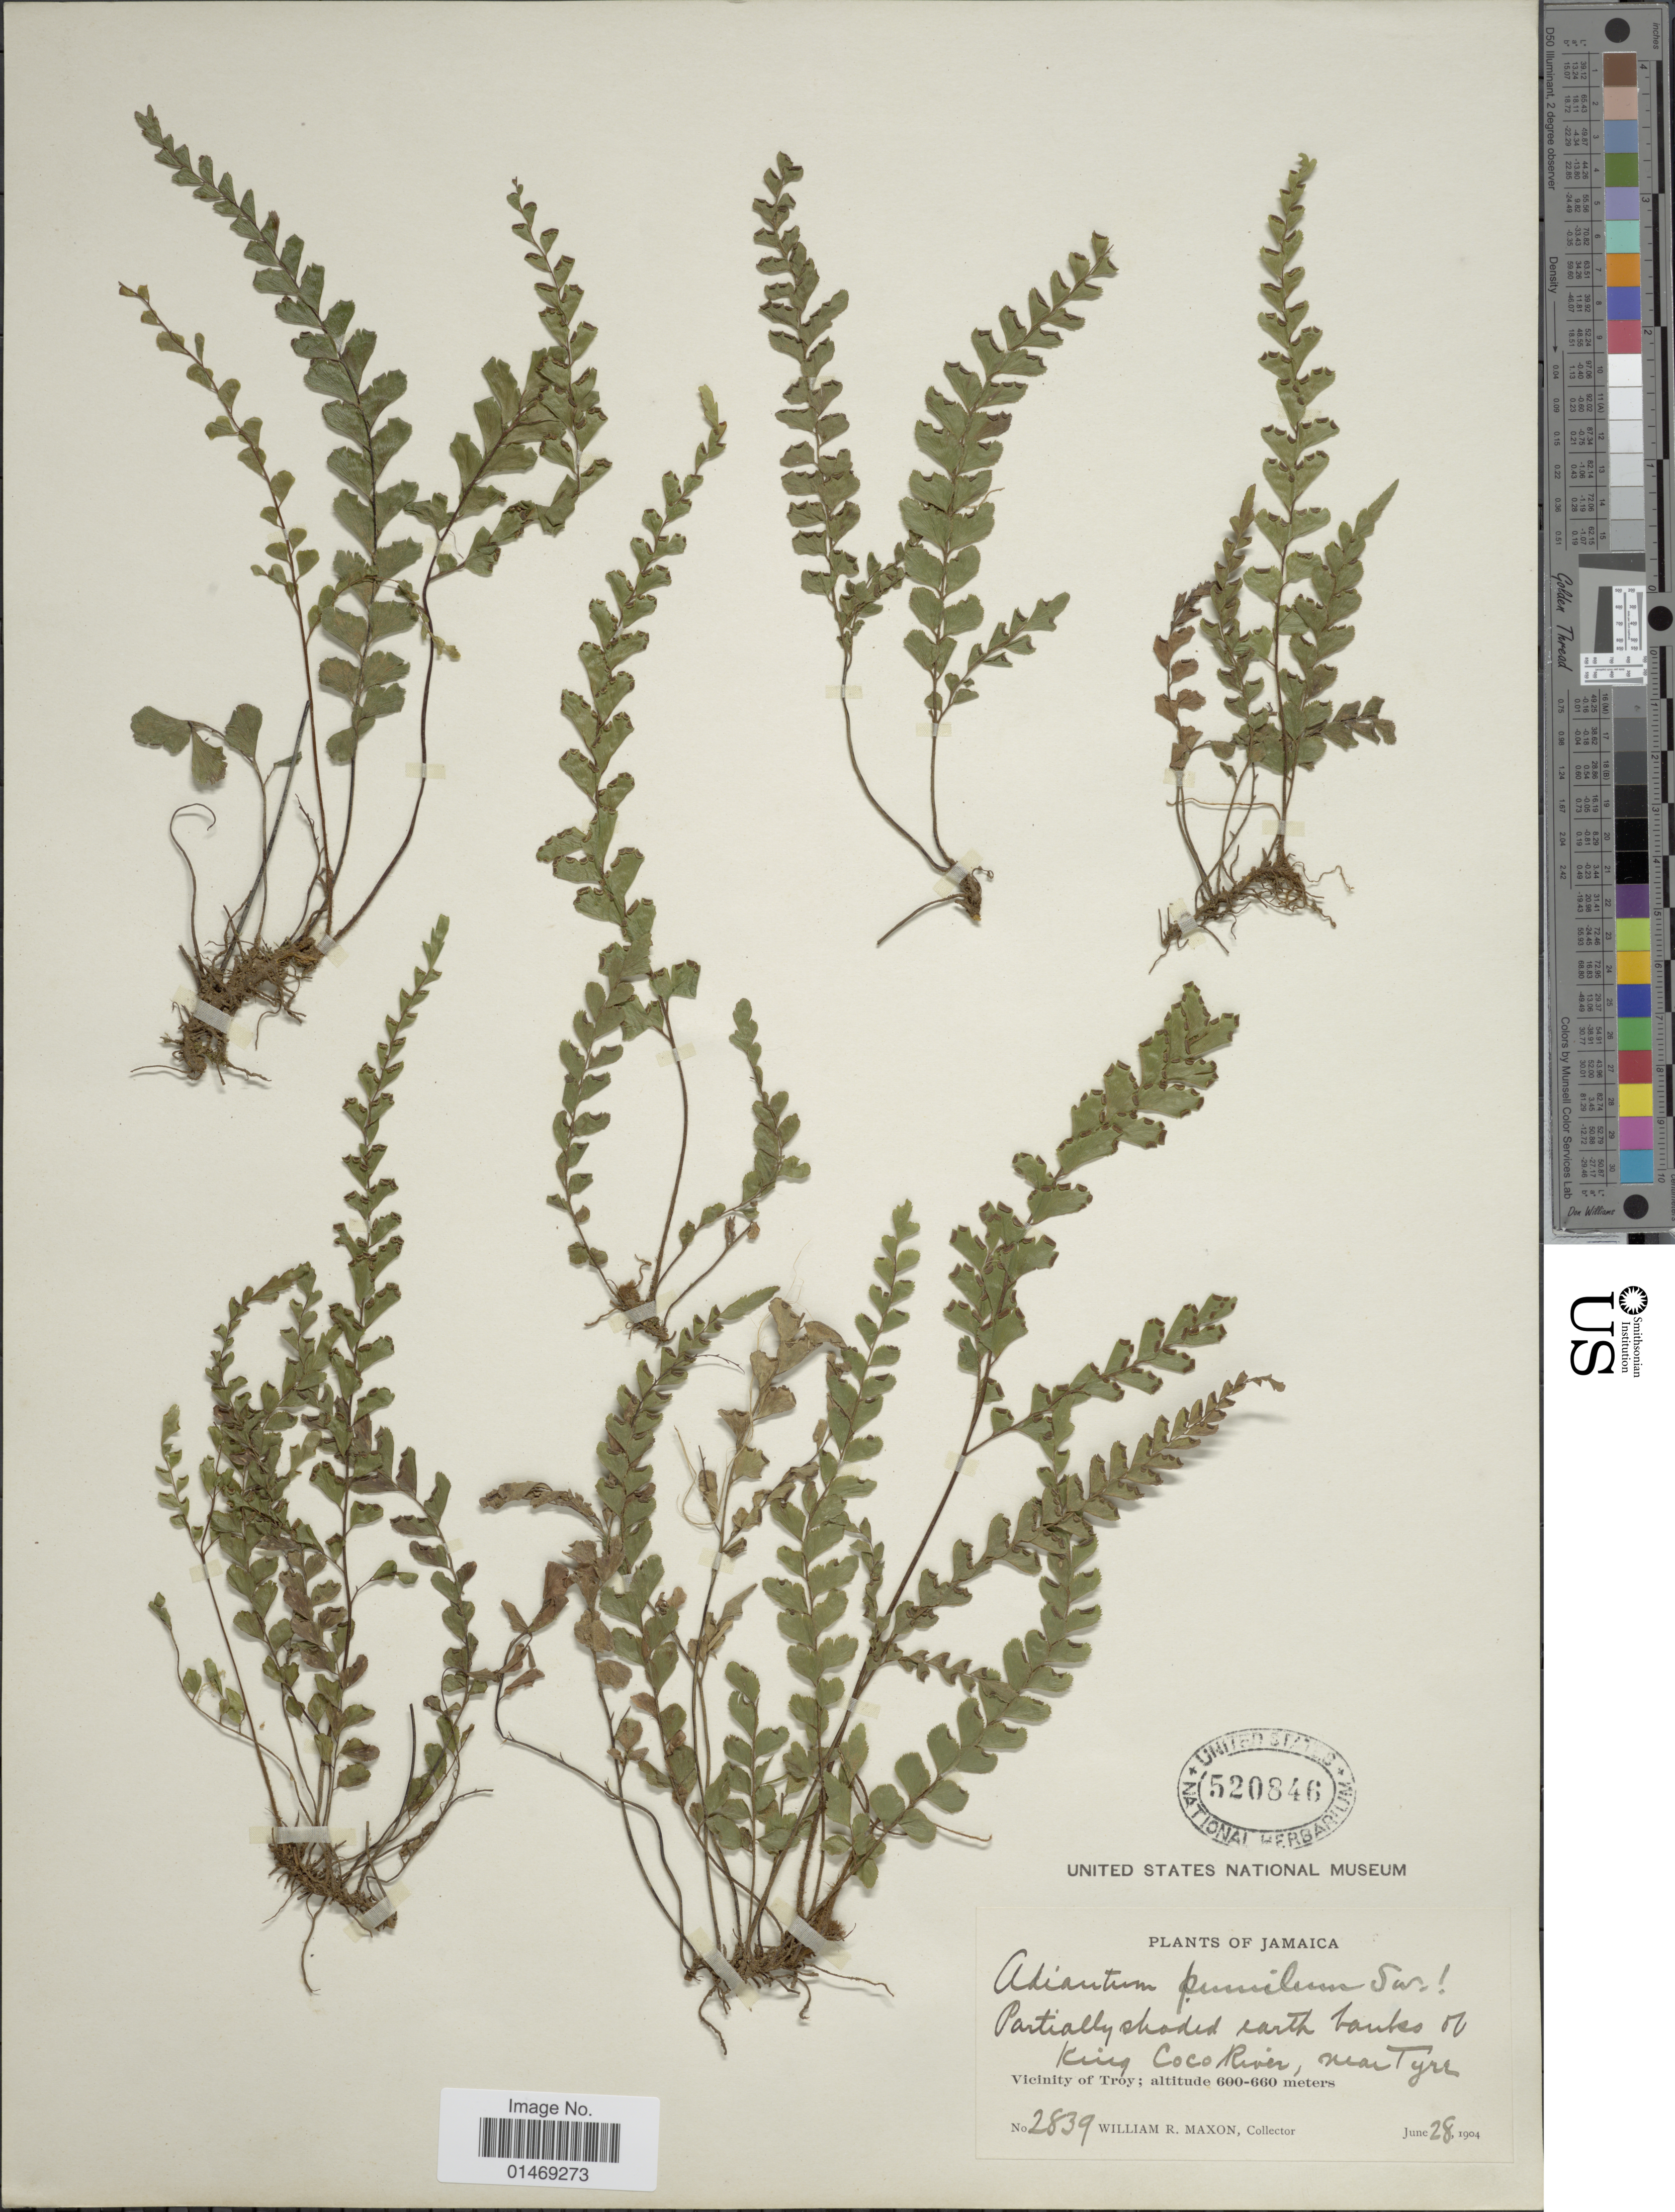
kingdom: Plantae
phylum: Tracheophyta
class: Polypodiopsida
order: Polypodiales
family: Pteridaceae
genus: Adiantum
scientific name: Adiantum pumilum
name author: Sw.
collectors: W. R. Maxon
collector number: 2839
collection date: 1904-06-28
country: Jamaica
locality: Partially shaded earth banks of King Coco River, near Tyre, Vicinity of Troy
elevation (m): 600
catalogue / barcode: US 520846